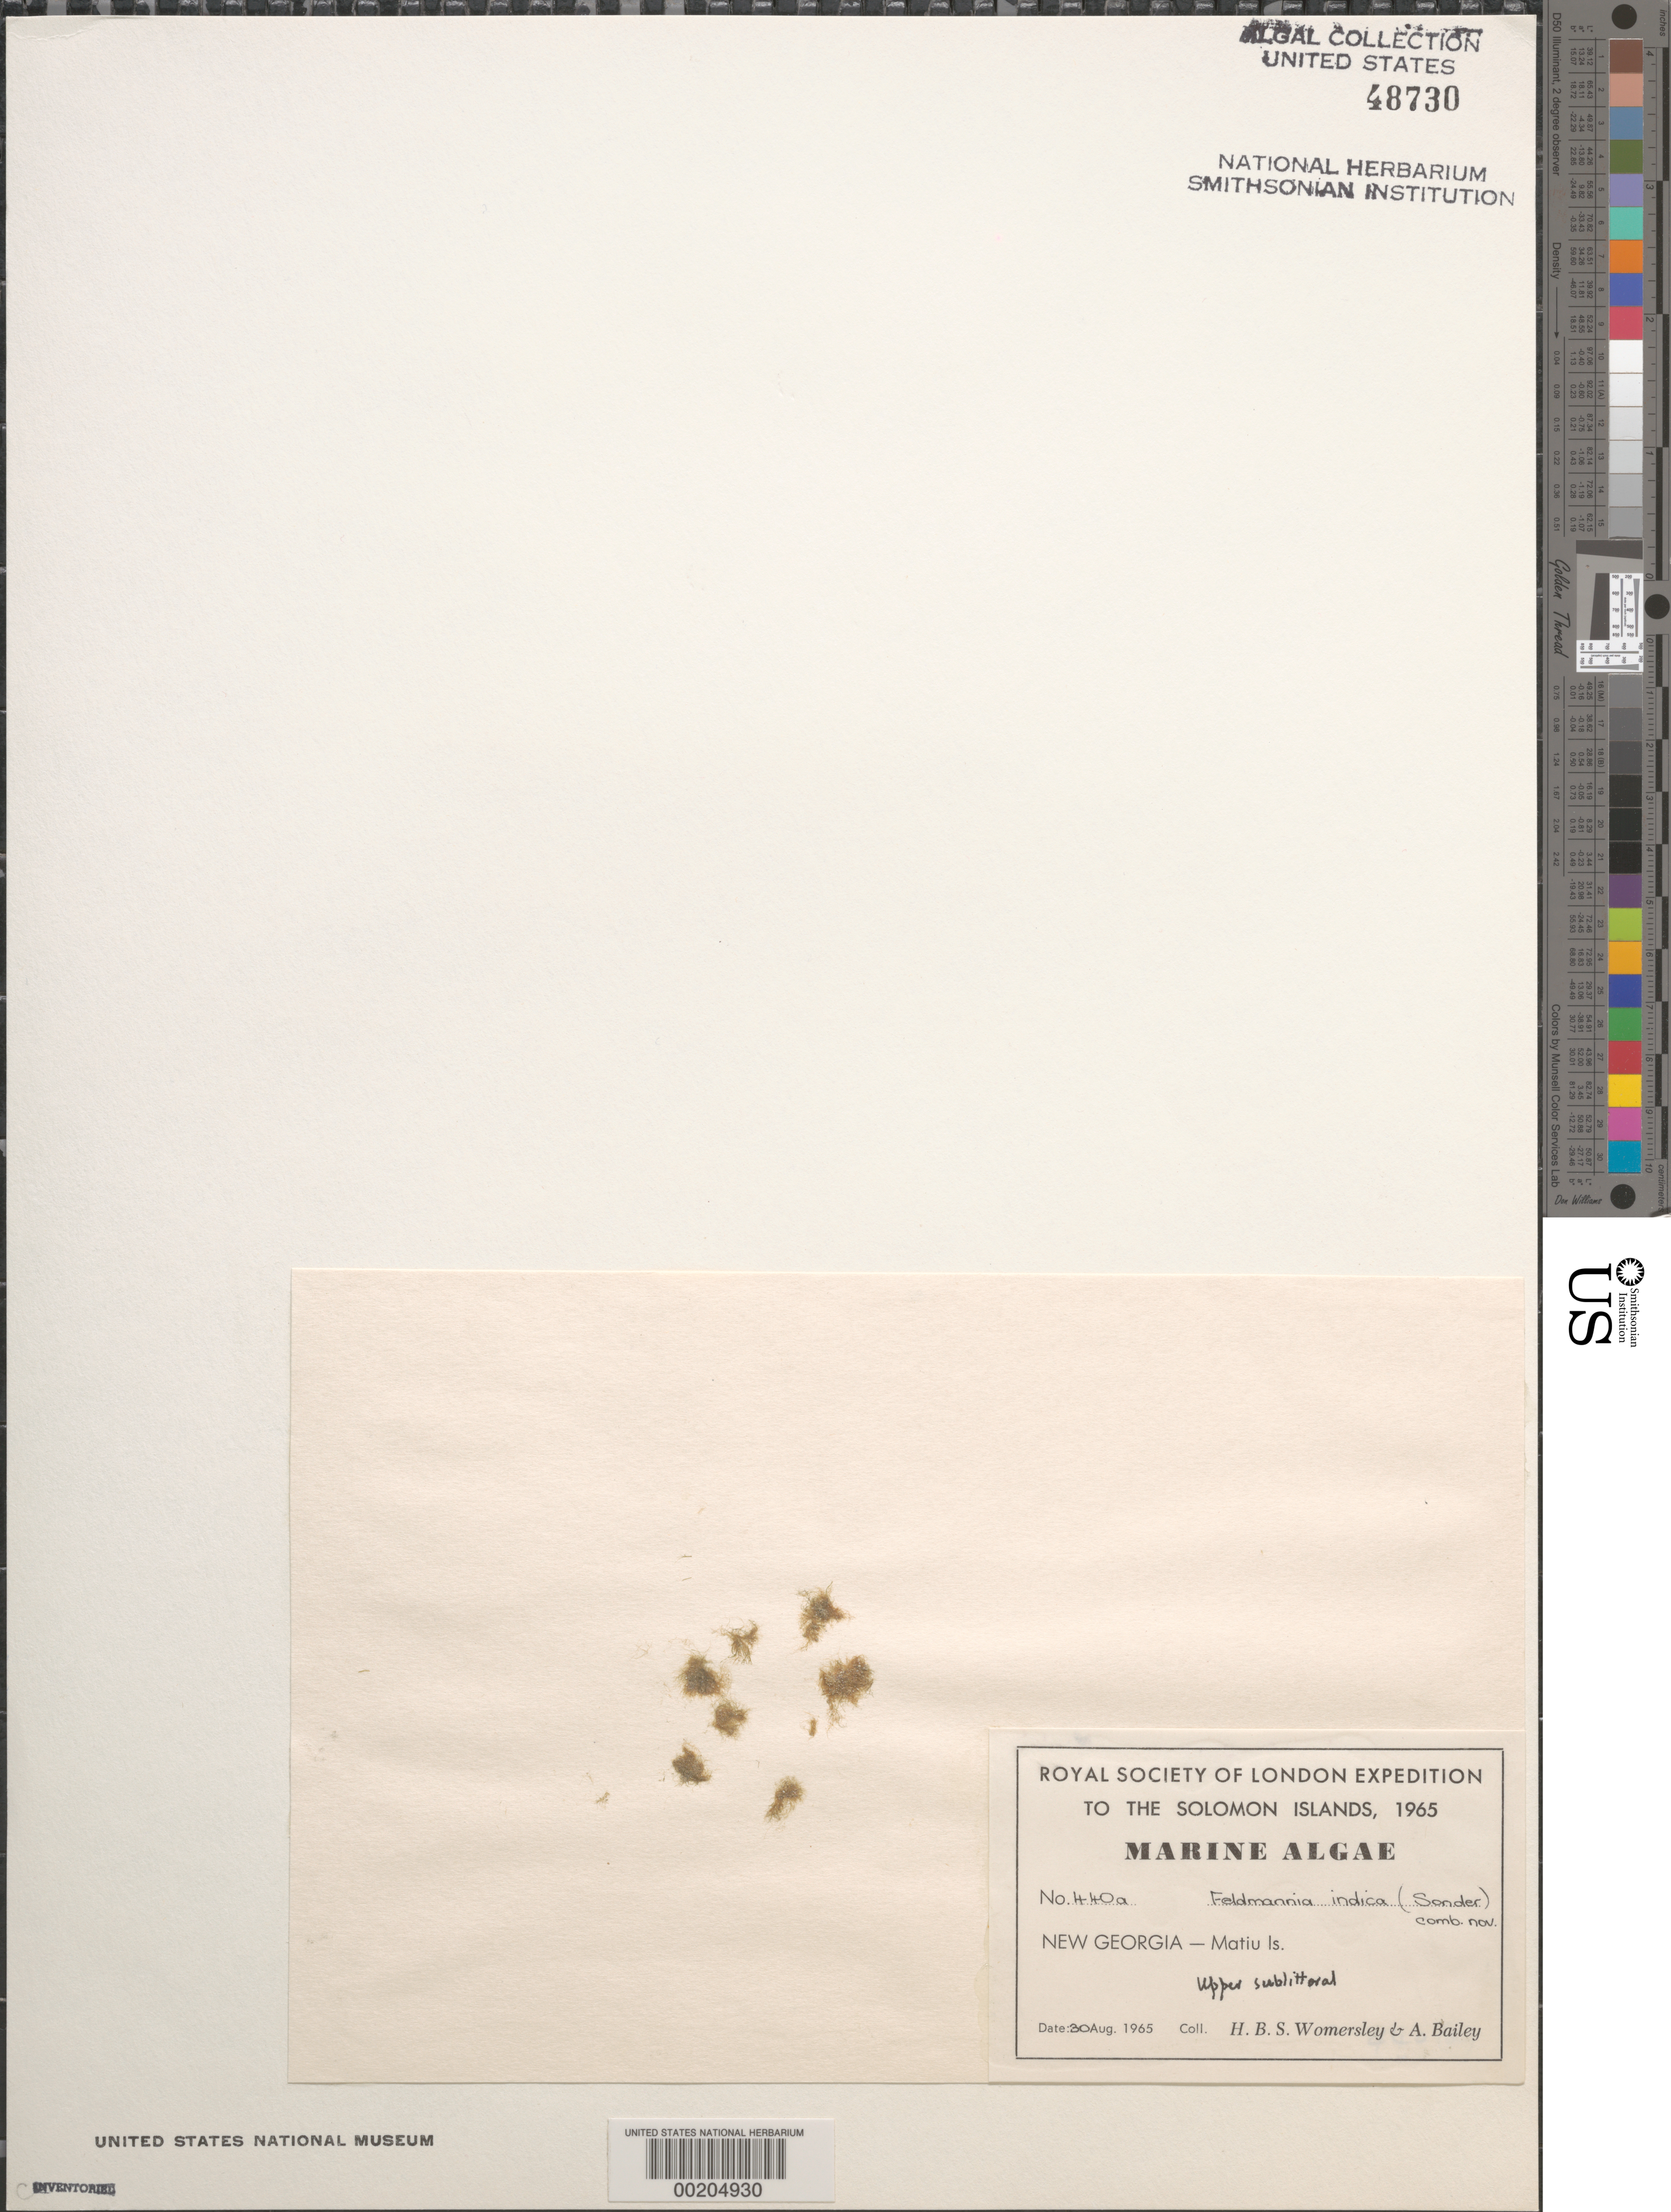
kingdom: Chromista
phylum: Ochrophyta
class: Phaeophyceae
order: Ectocarpales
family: Acinetosporaceae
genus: Feldmannia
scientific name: Feldmannia indica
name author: (O.G. Sond.) Womersley & A. Bailey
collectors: H. B. S. Womersley & A. Bailey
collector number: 440a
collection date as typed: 30 Aug 1965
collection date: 1965-08-30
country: Solomon Islands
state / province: Western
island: Matiu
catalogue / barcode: US 48730